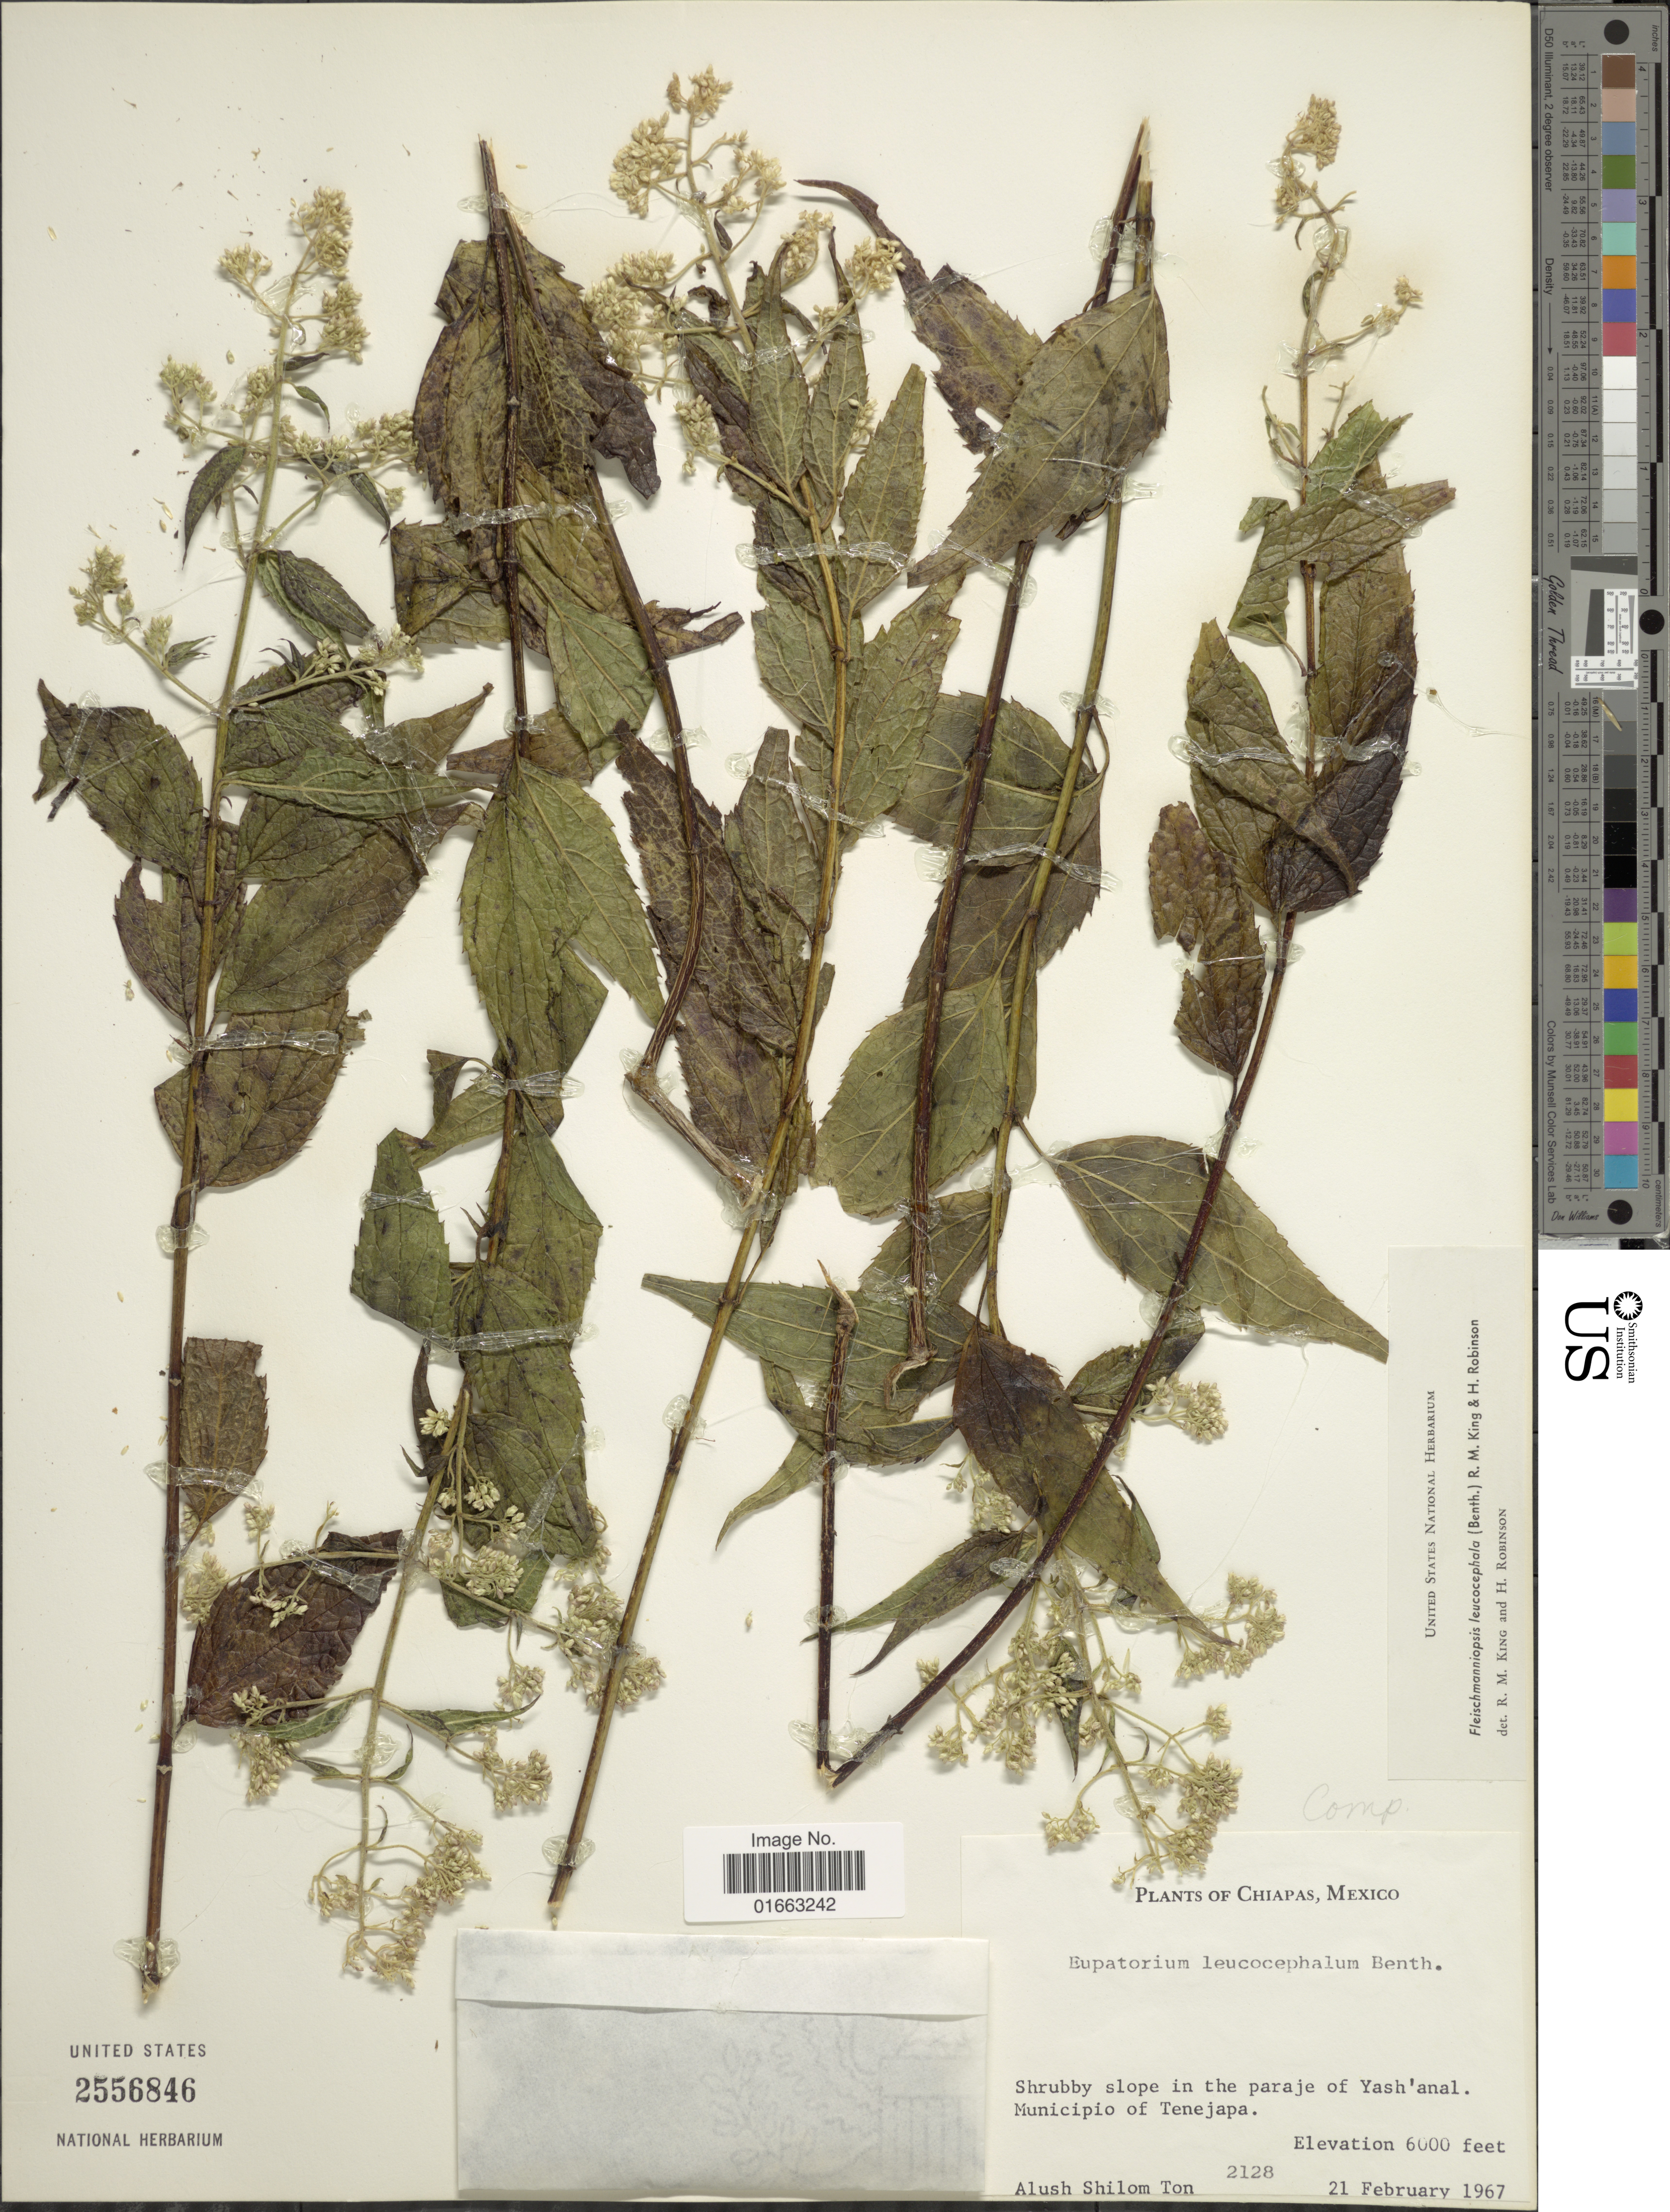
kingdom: Plantae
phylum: Tracheophyta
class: Magnoliopsida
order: Asterales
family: Asteraceae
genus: Fleischmanniopsis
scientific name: Fleischmanniopsis leucocephala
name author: (Benth.) R.M. King & H. Rob.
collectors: A. S. Ton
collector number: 2128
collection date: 1967-02-21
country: Mexico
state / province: Chiapas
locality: Shrubby slope in the paraje of yash'anal, Municipio of Tenejapa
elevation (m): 1829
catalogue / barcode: US 2556846